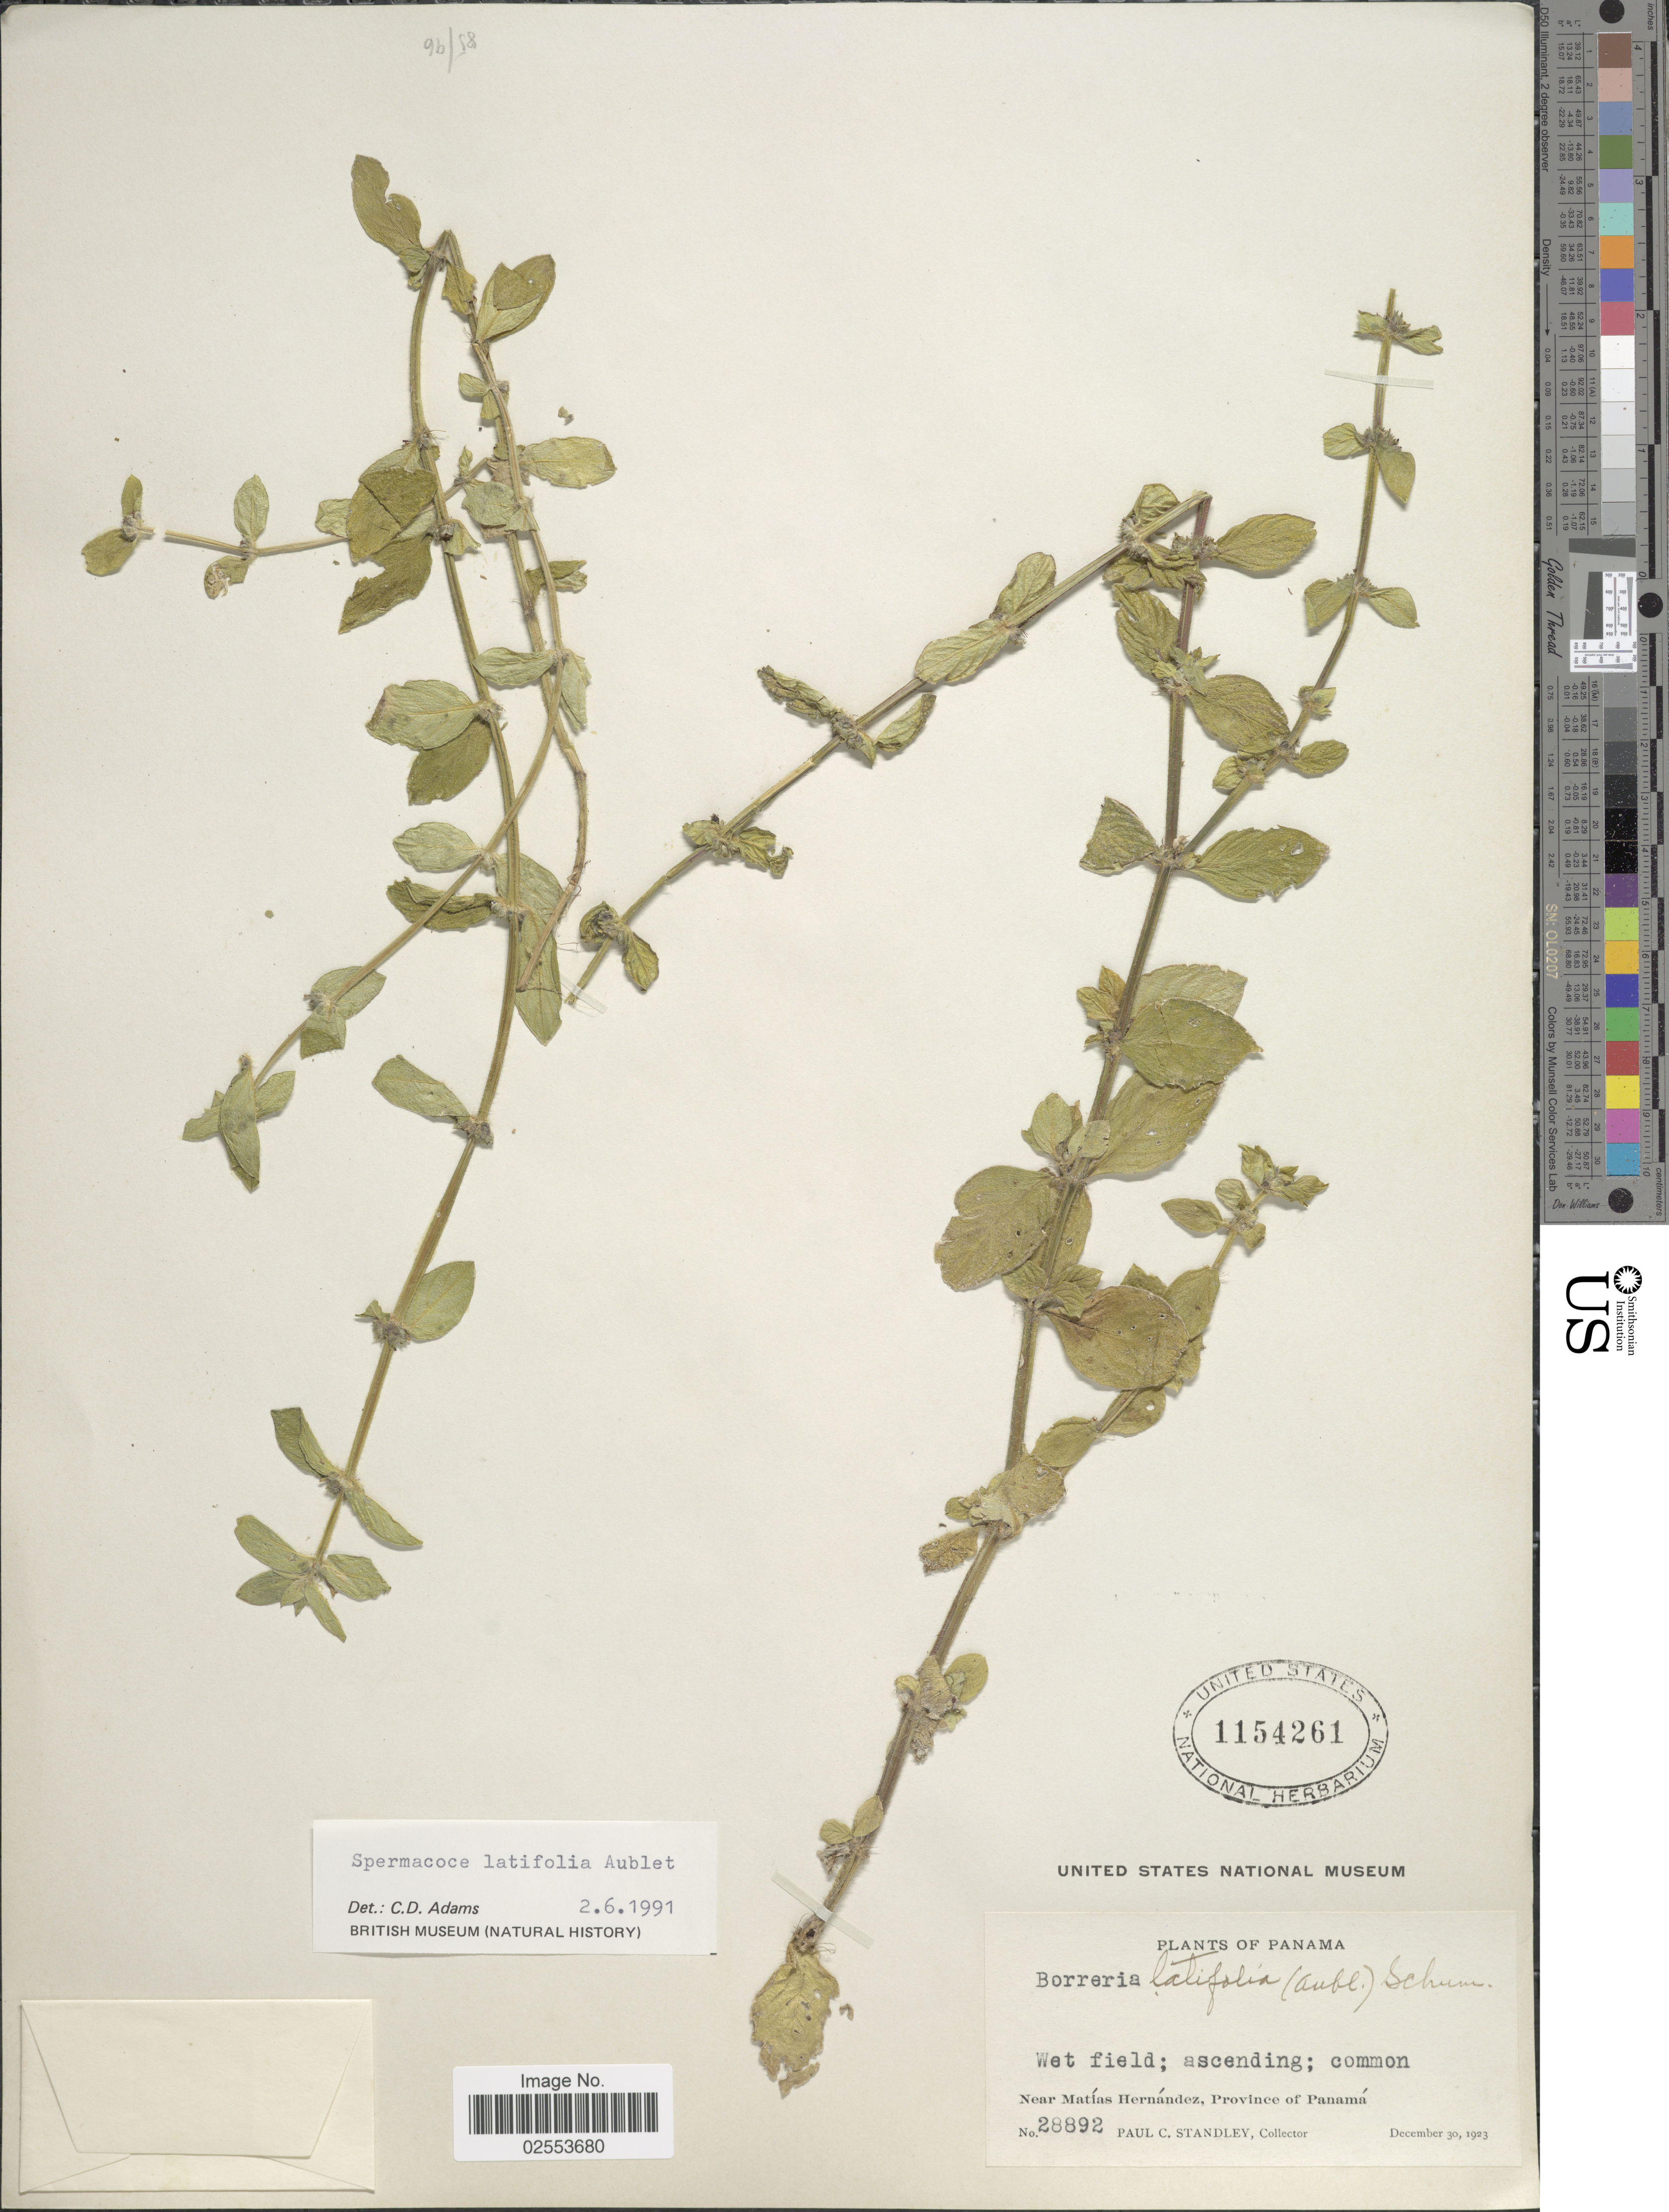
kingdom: Plantae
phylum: Tracheophyta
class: Magnoliopsida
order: Gentianales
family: Rubiaceae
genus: Spermacoce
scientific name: Spermacoce latifolia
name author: Aubl.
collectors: P. C. Standley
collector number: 28892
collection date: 1923-12-30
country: Panama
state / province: Panamá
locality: Wet field, near Matias Hernandez.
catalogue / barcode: US 1154261